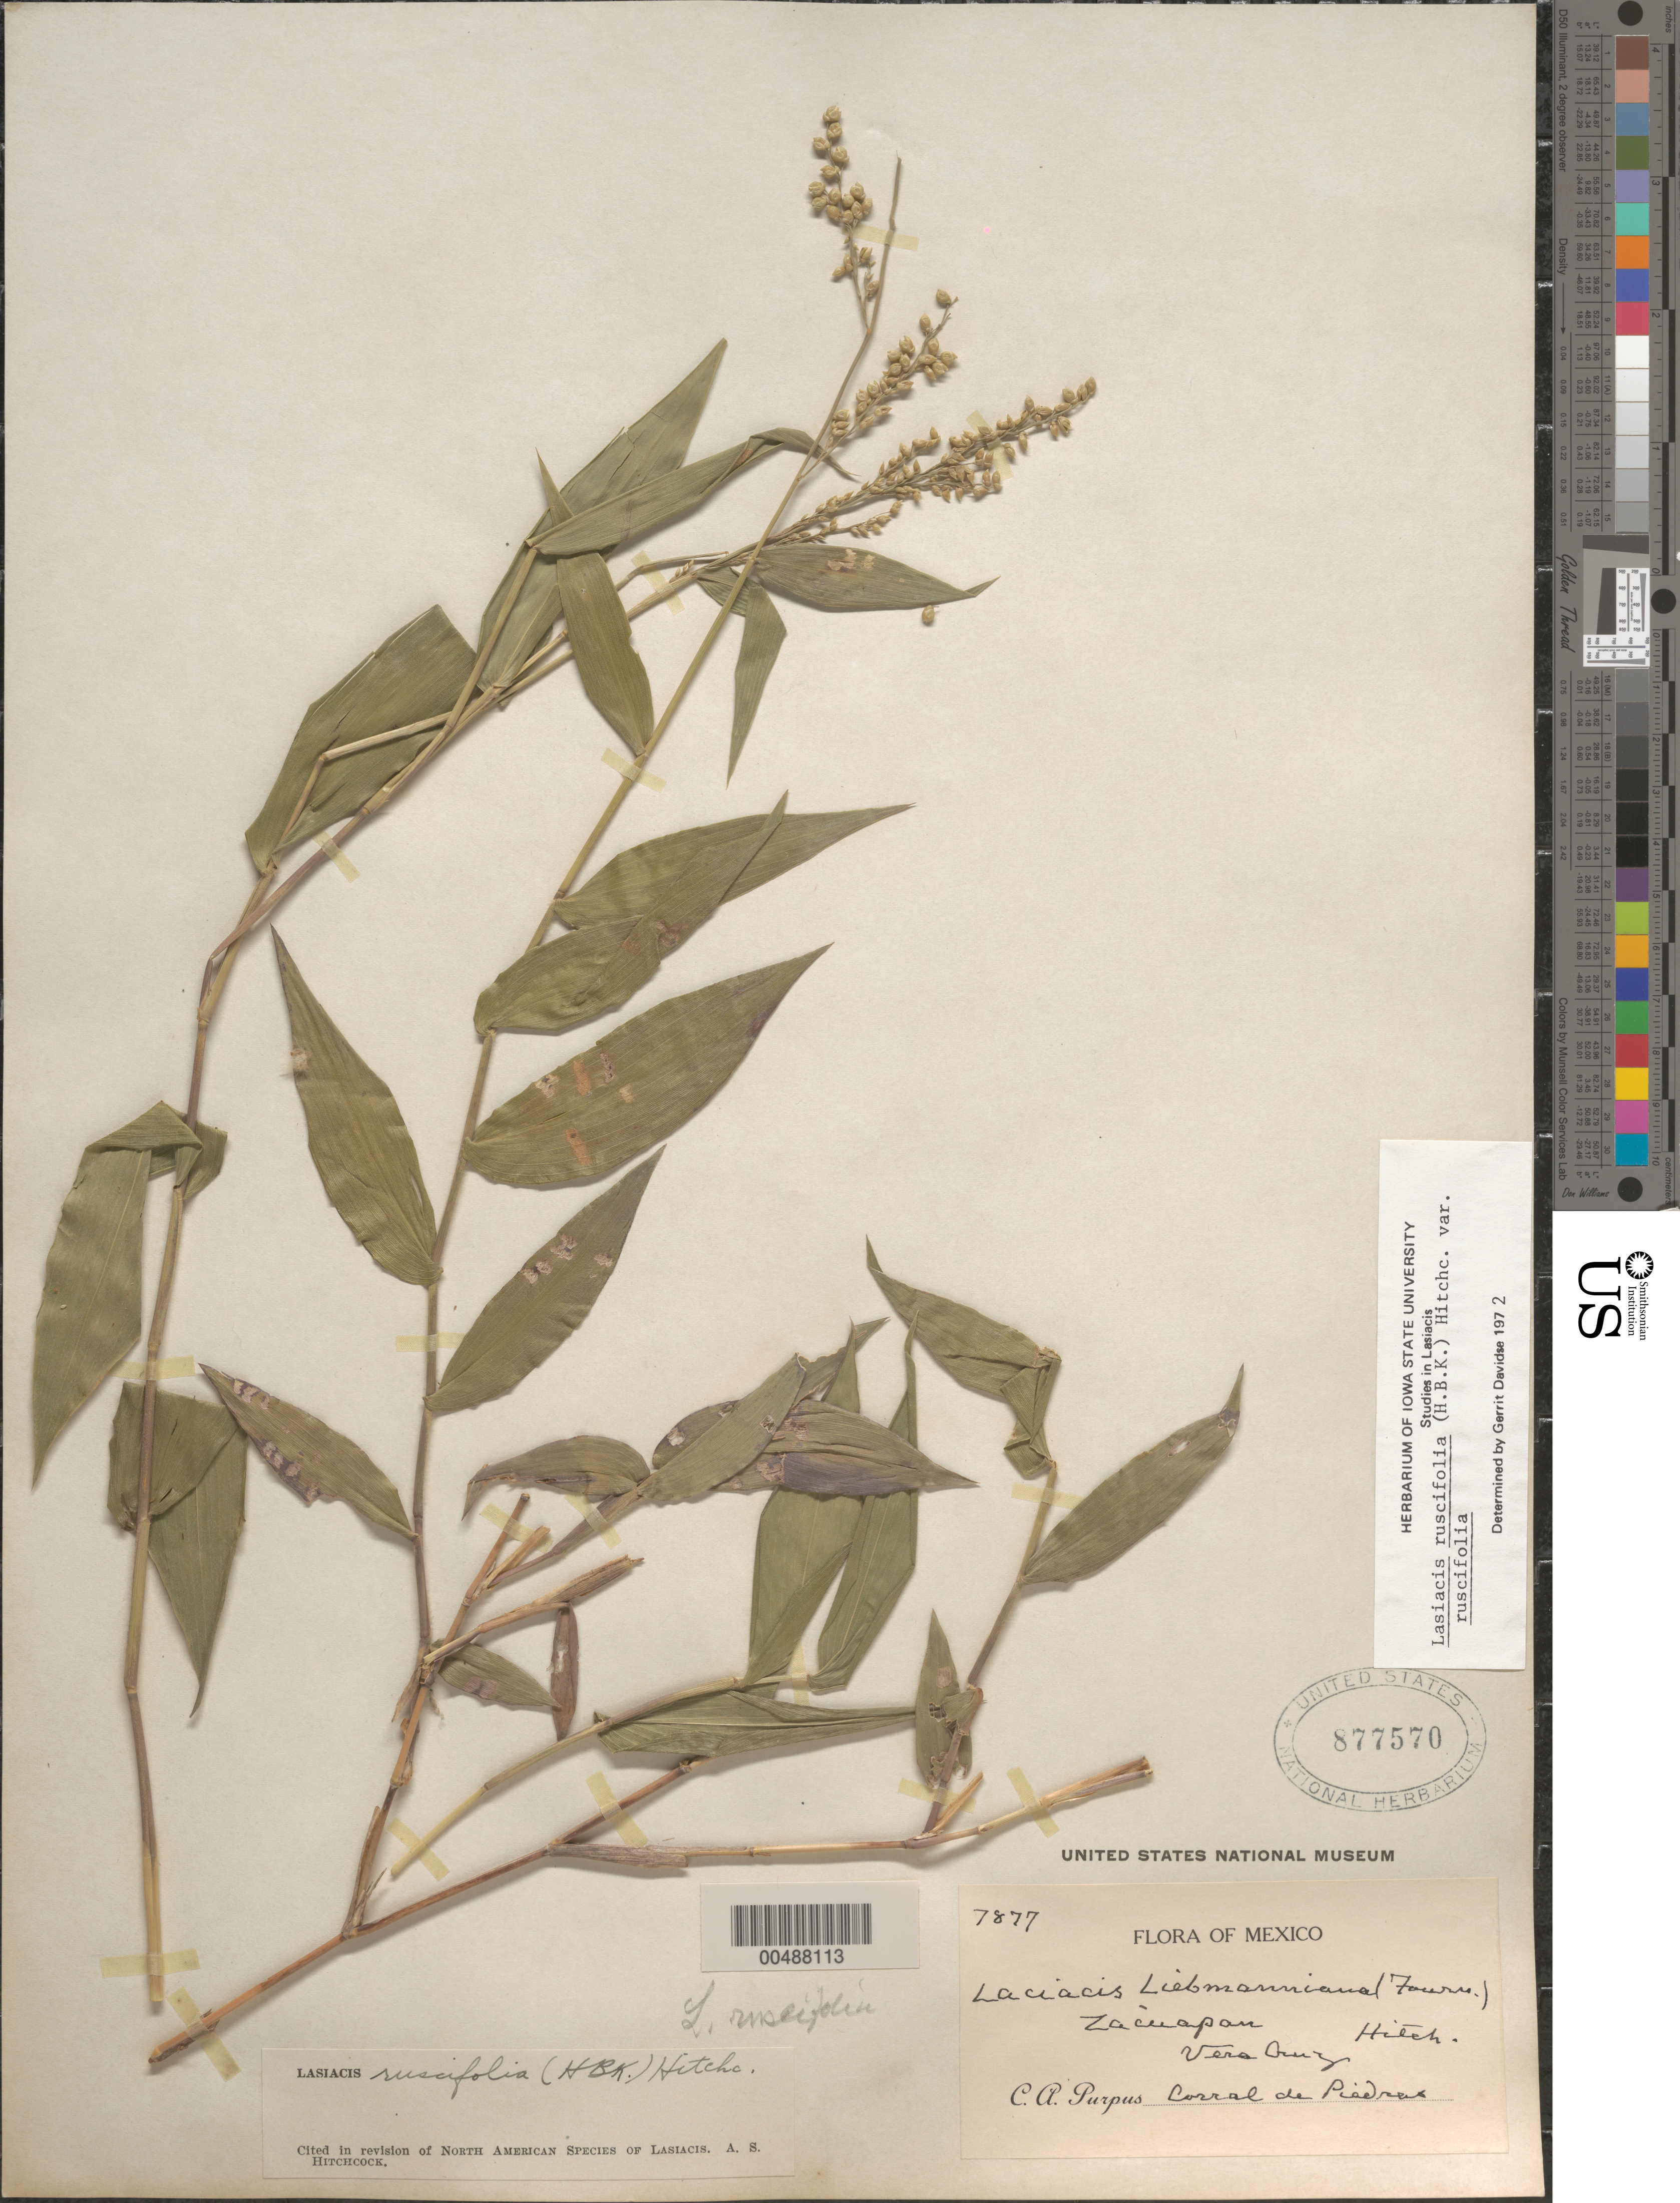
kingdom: Plantae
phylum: Tracheophyta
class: Liliopsida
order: Poales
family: Poaceae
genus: Lasiacis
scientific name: Lasiacis ruscifolia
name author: (Kunth) Hitchc.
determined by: Davidse, Gerrit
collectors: C. A. Purpus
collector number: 7877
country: Mexico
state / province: Veracruz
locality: Zacuapan, Corral de Piedras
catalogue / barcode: US 877570